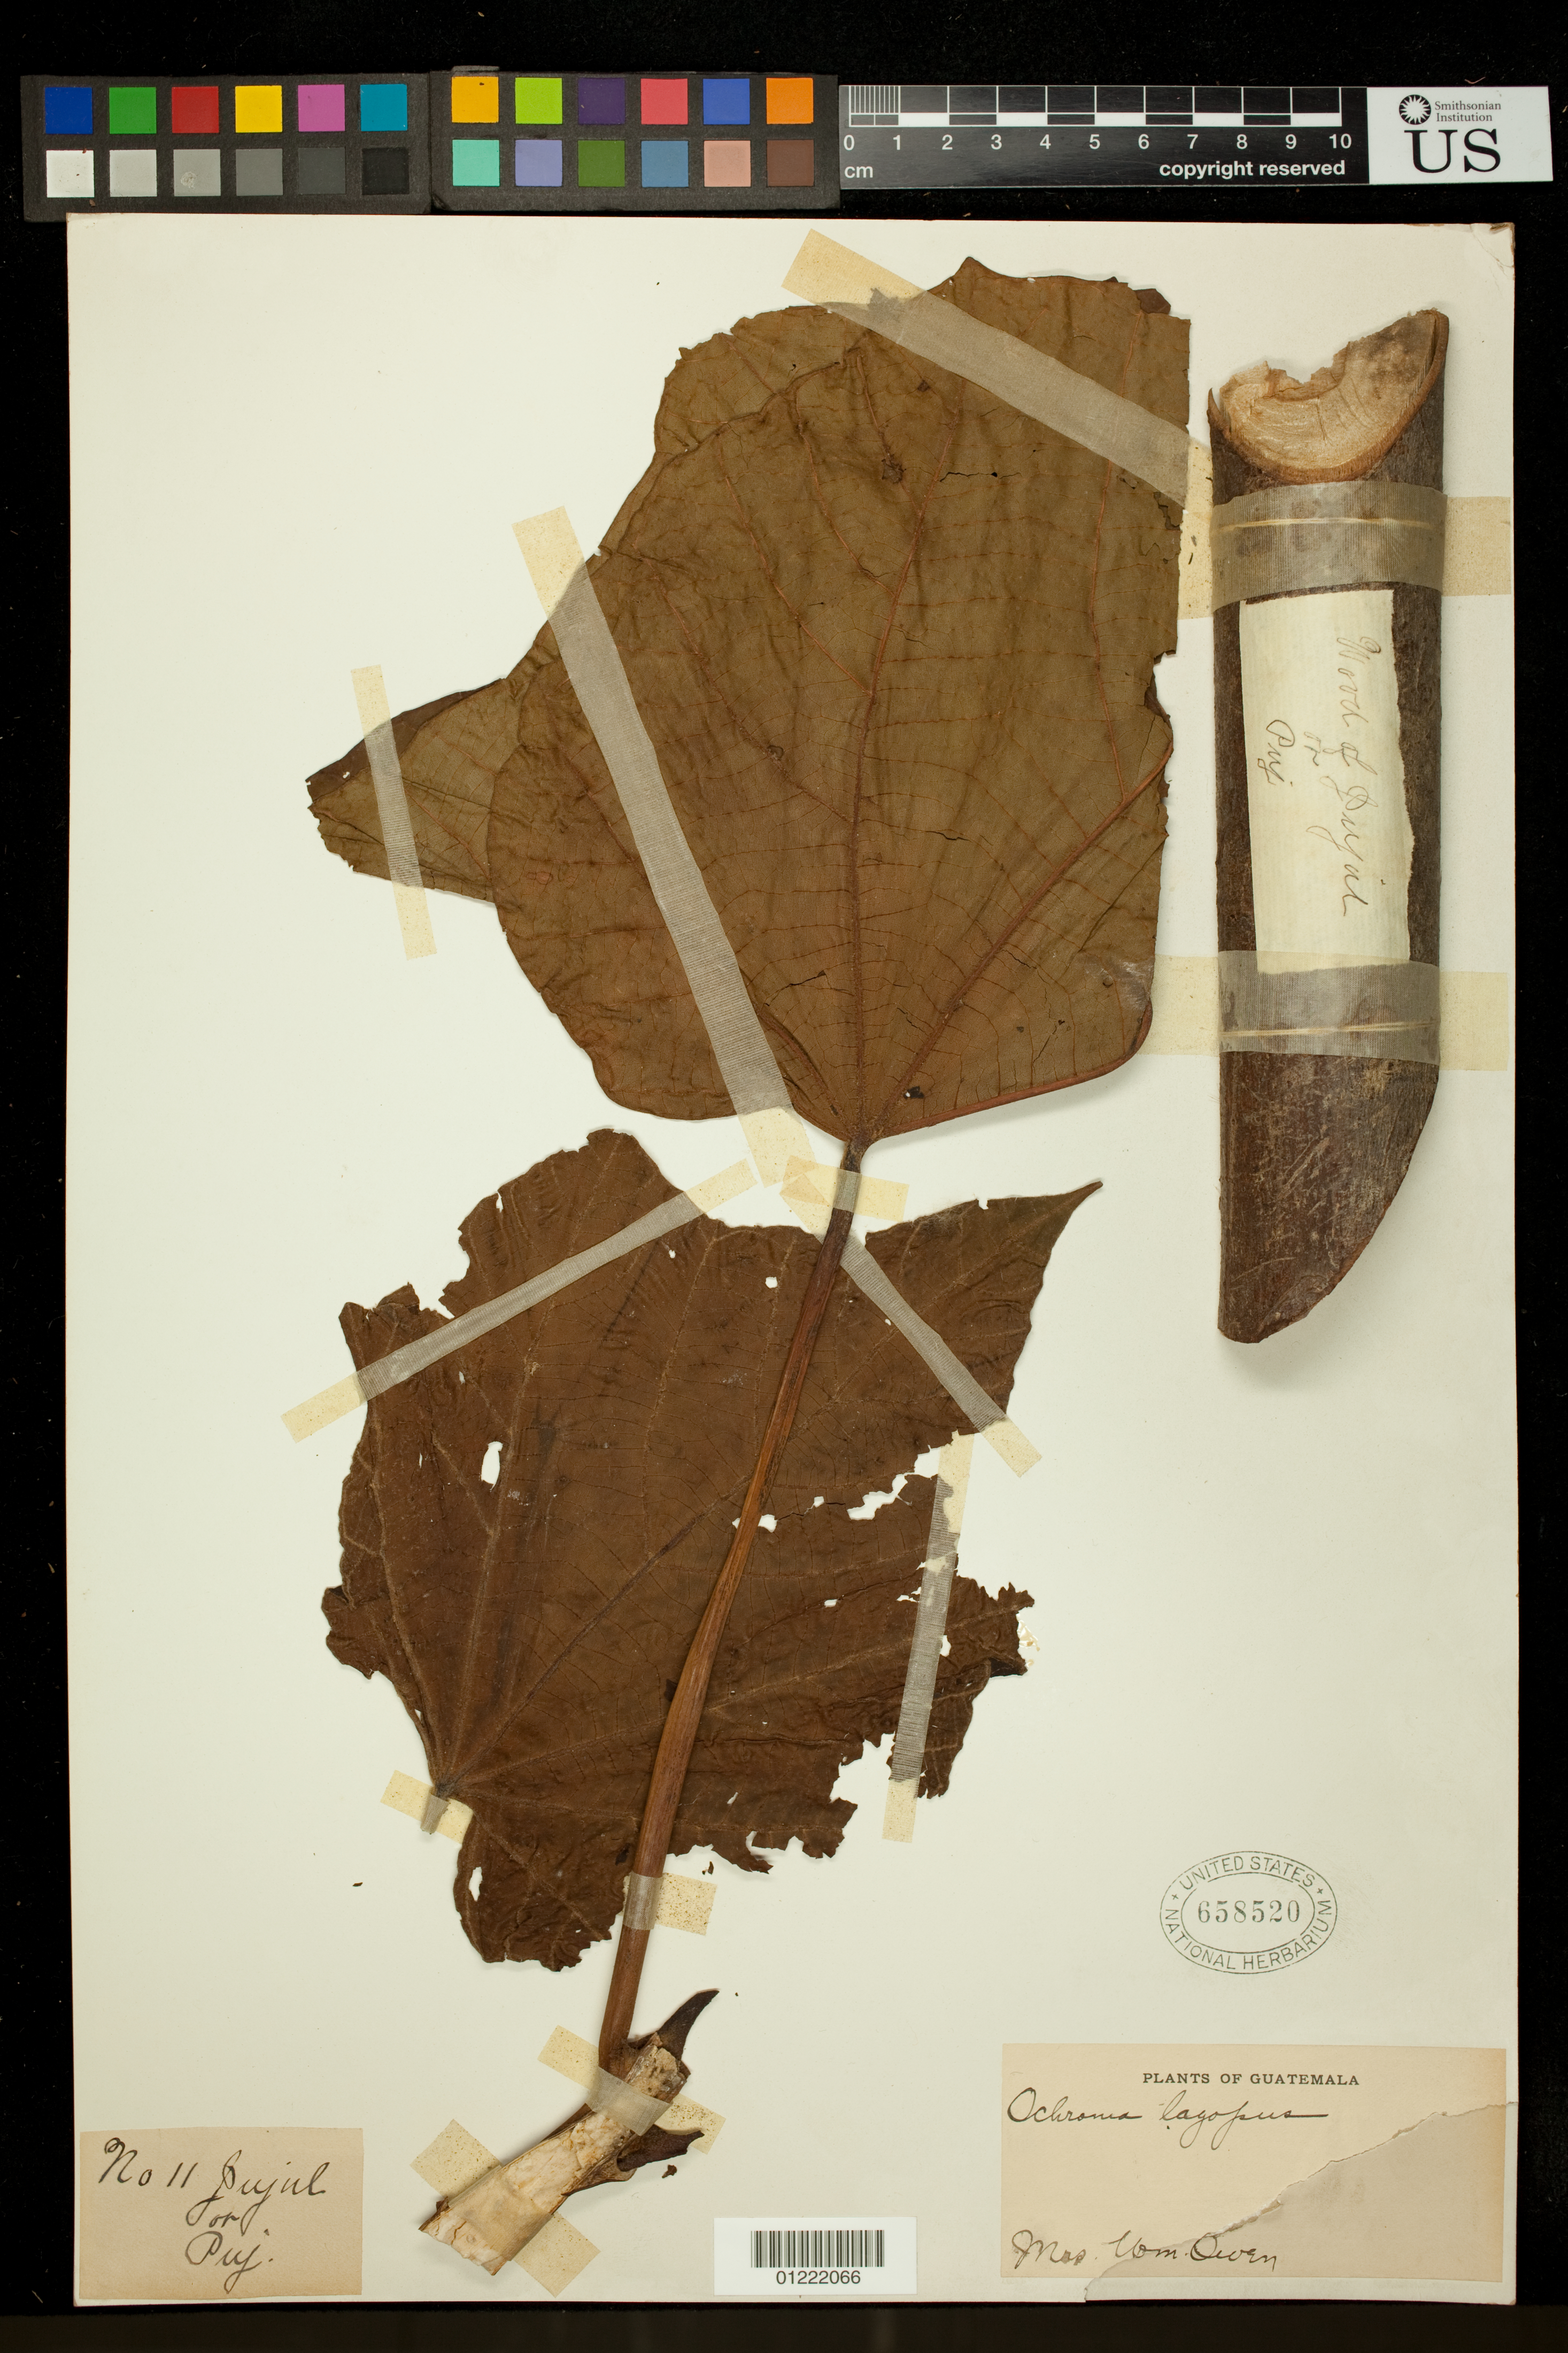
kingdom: Plantae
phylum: Tracheophyta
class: Magnoliopsida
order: Malvales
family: Malvaceae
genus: Ochroma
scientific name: Ochroma pyramidale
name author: (Cav. ex Lam.) Urb.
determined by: Dorr, L. J., (BOT), Smithsonian Institution - National Museum of Natural History (UNITED STATES)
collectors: W. Owen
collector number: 11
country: Guatemala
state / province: Sololá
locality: Jujul or Puj.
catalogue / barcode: US 658520